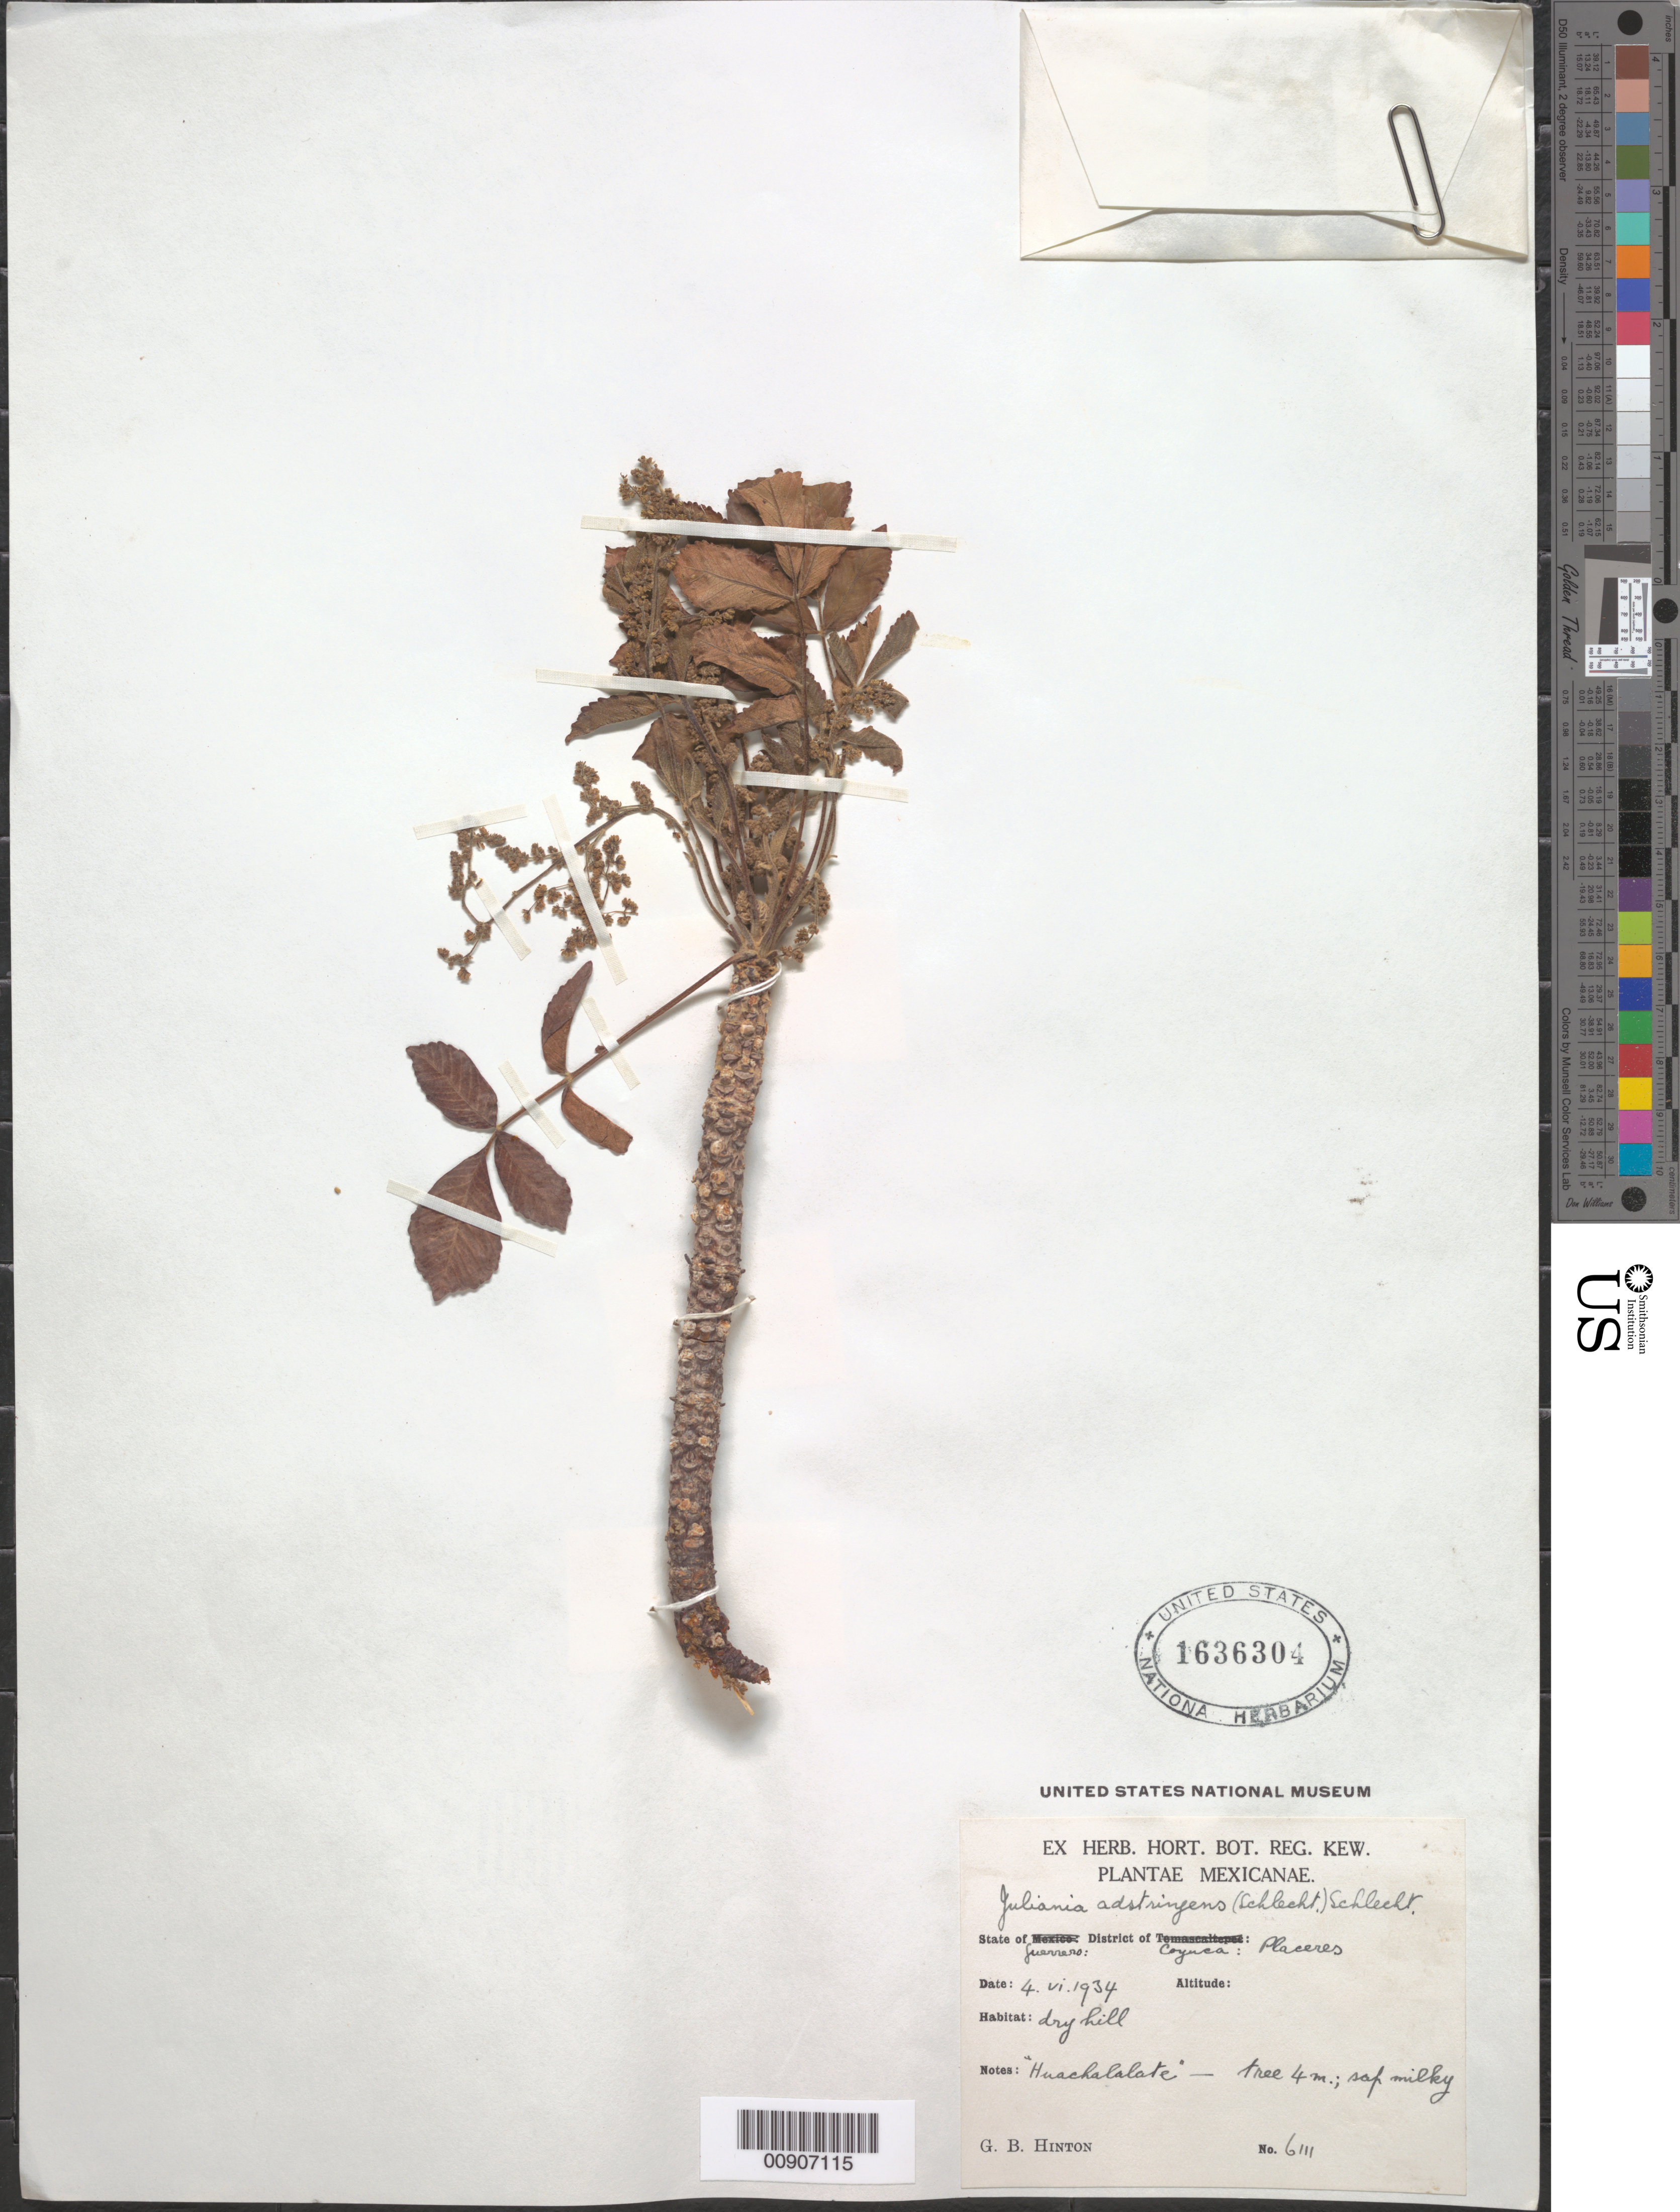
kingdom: Plantae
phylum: Tracheophyta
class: Magnoliopsida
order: Sapindales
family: Anacardiaceae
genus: Amphipterygium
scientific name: Amphipterygium adstringens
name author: (Schltdl.) Schiede ex Standl.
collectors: G. B. Hinton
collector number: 6111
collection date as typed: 04 Jun 1934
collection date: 1934-06-04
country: Mexico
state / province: Guerrero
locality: State of Guerrero: District of Coyuca: Placeres.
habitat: Dry hill.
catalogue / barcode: US 1636304